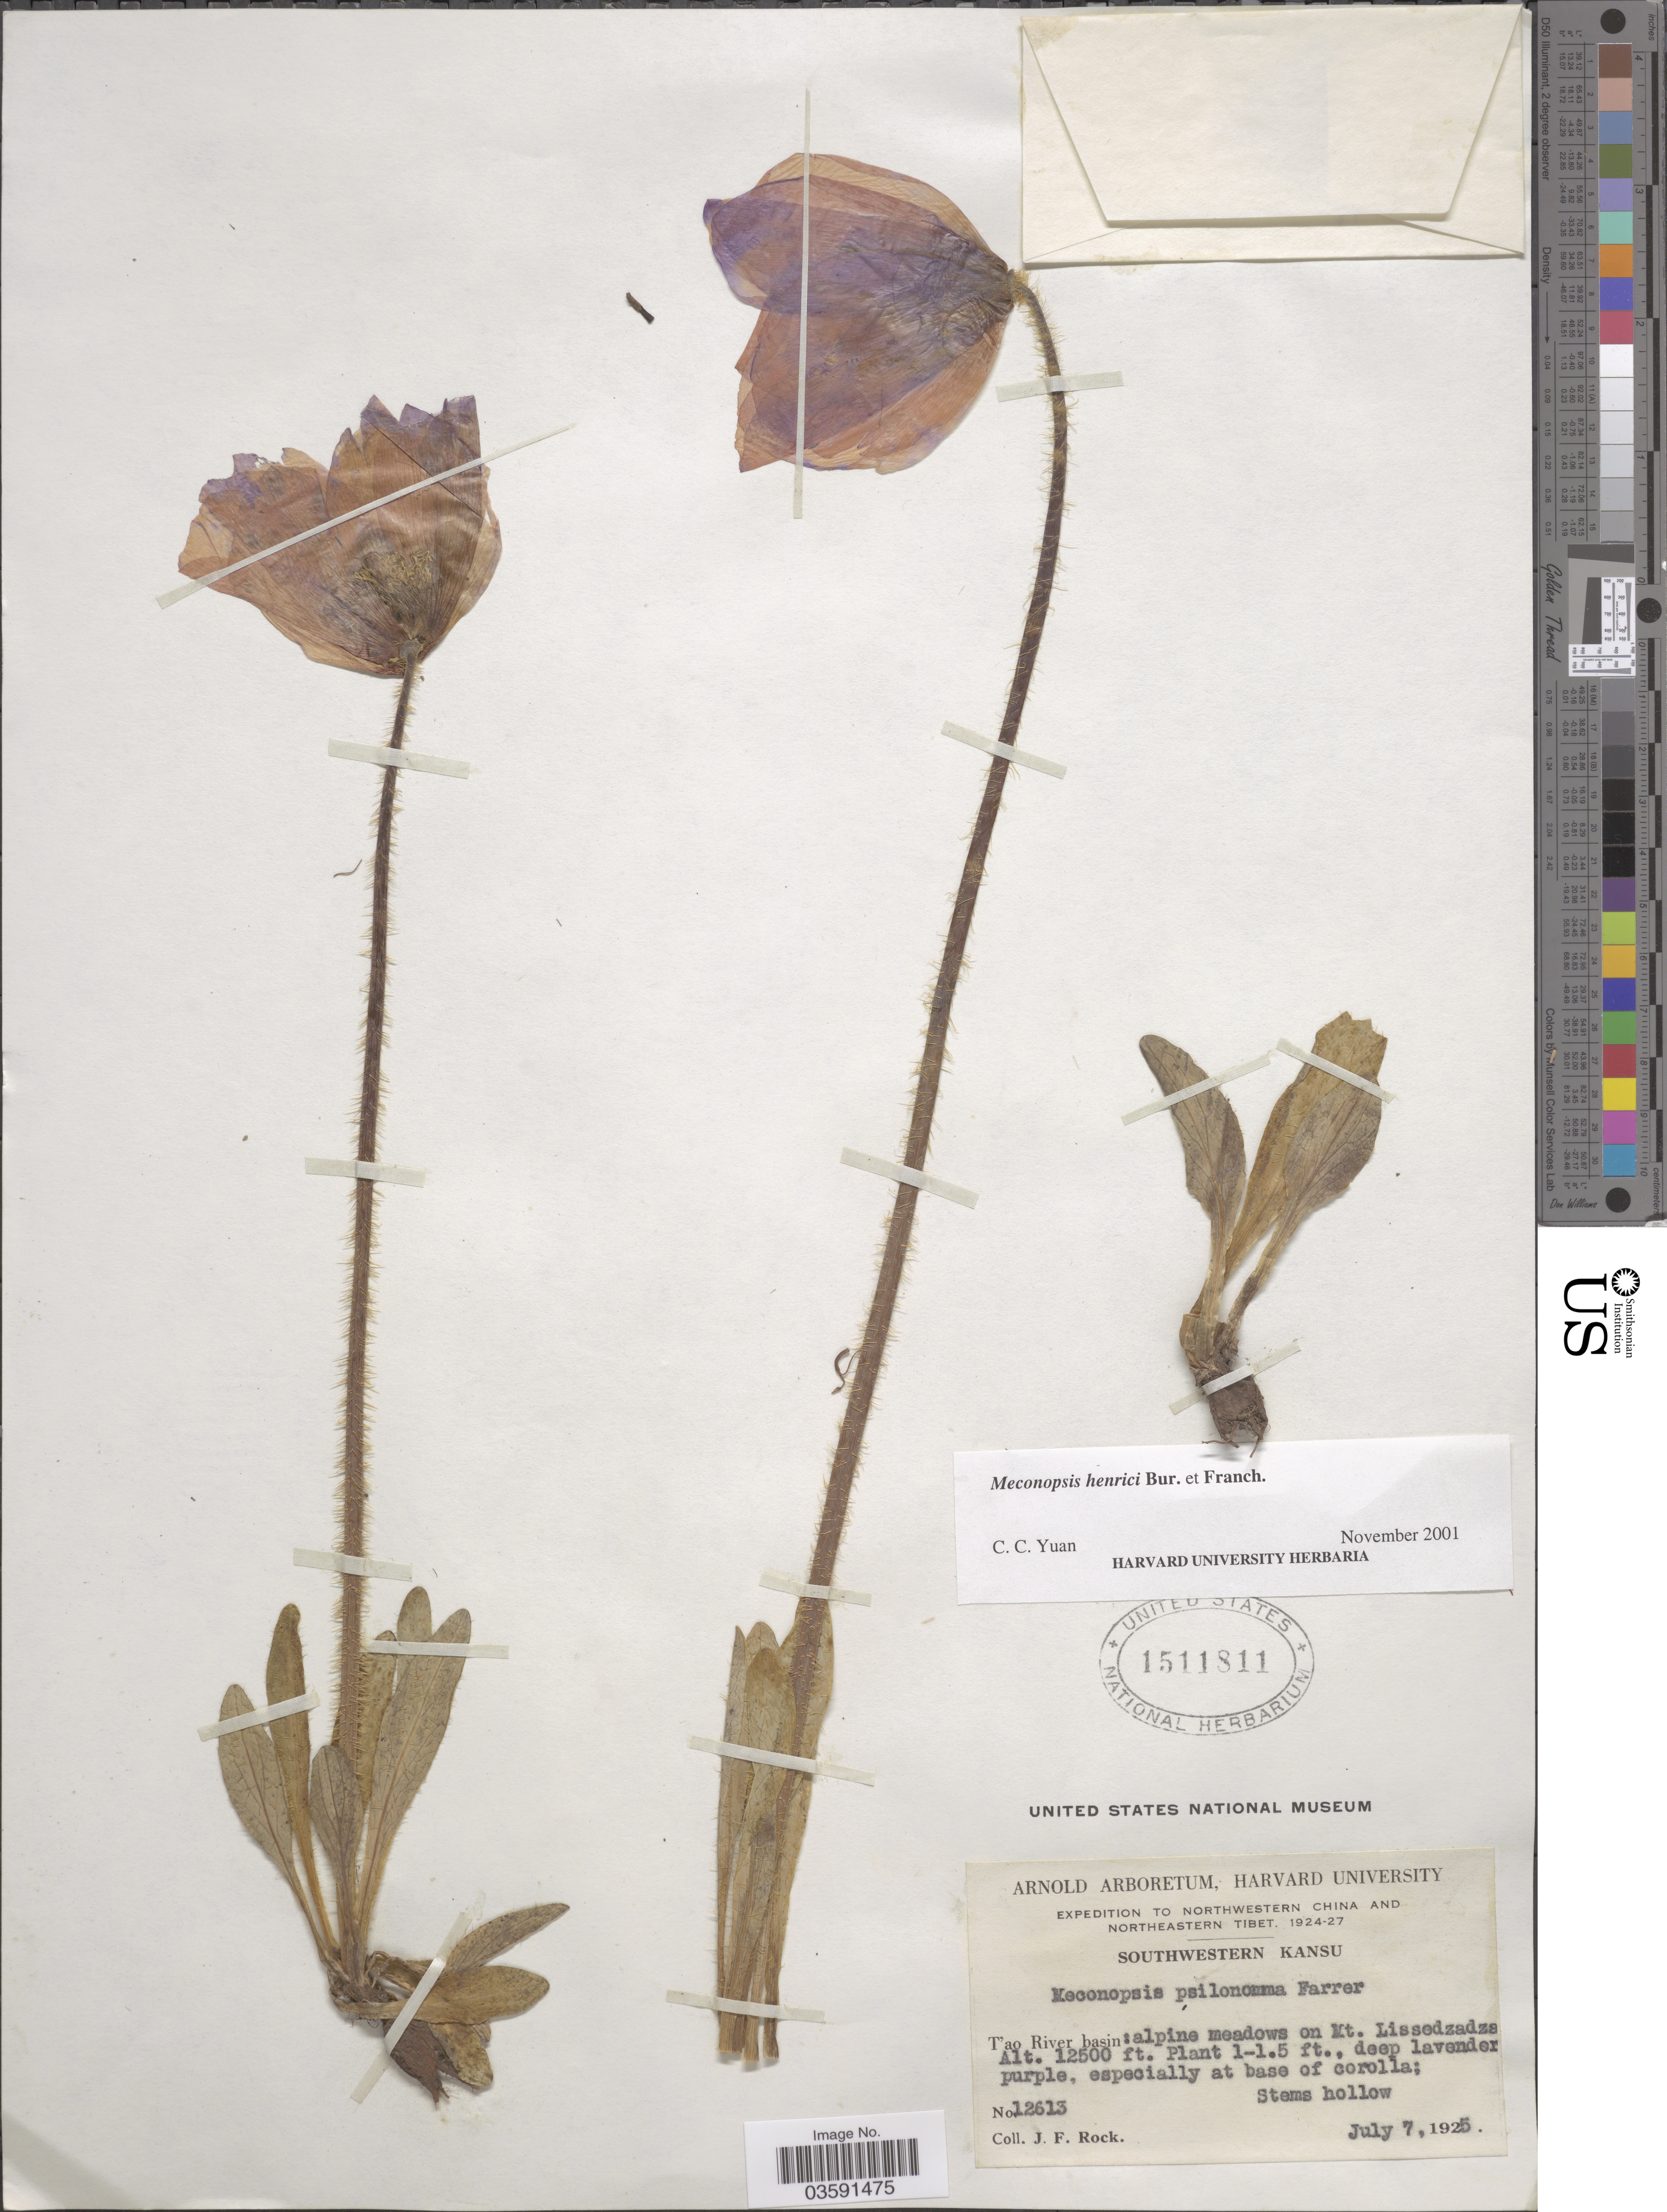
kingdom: Plantae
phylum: Tracheophyta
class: Magnoliopsida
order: Ranunculales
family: Papaveraceae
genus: Meconopsis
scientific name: Meconopsis henrici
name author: Bureau & Franch.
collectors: J. Rock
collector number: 12613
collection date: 1925-07-07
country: China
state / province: Gansu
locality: Northwestern China. Southwestern Kansu. T'ao River basin: alpine meadows on Mt. Lissedzadza.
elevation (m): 3810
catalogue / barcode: US 1511811